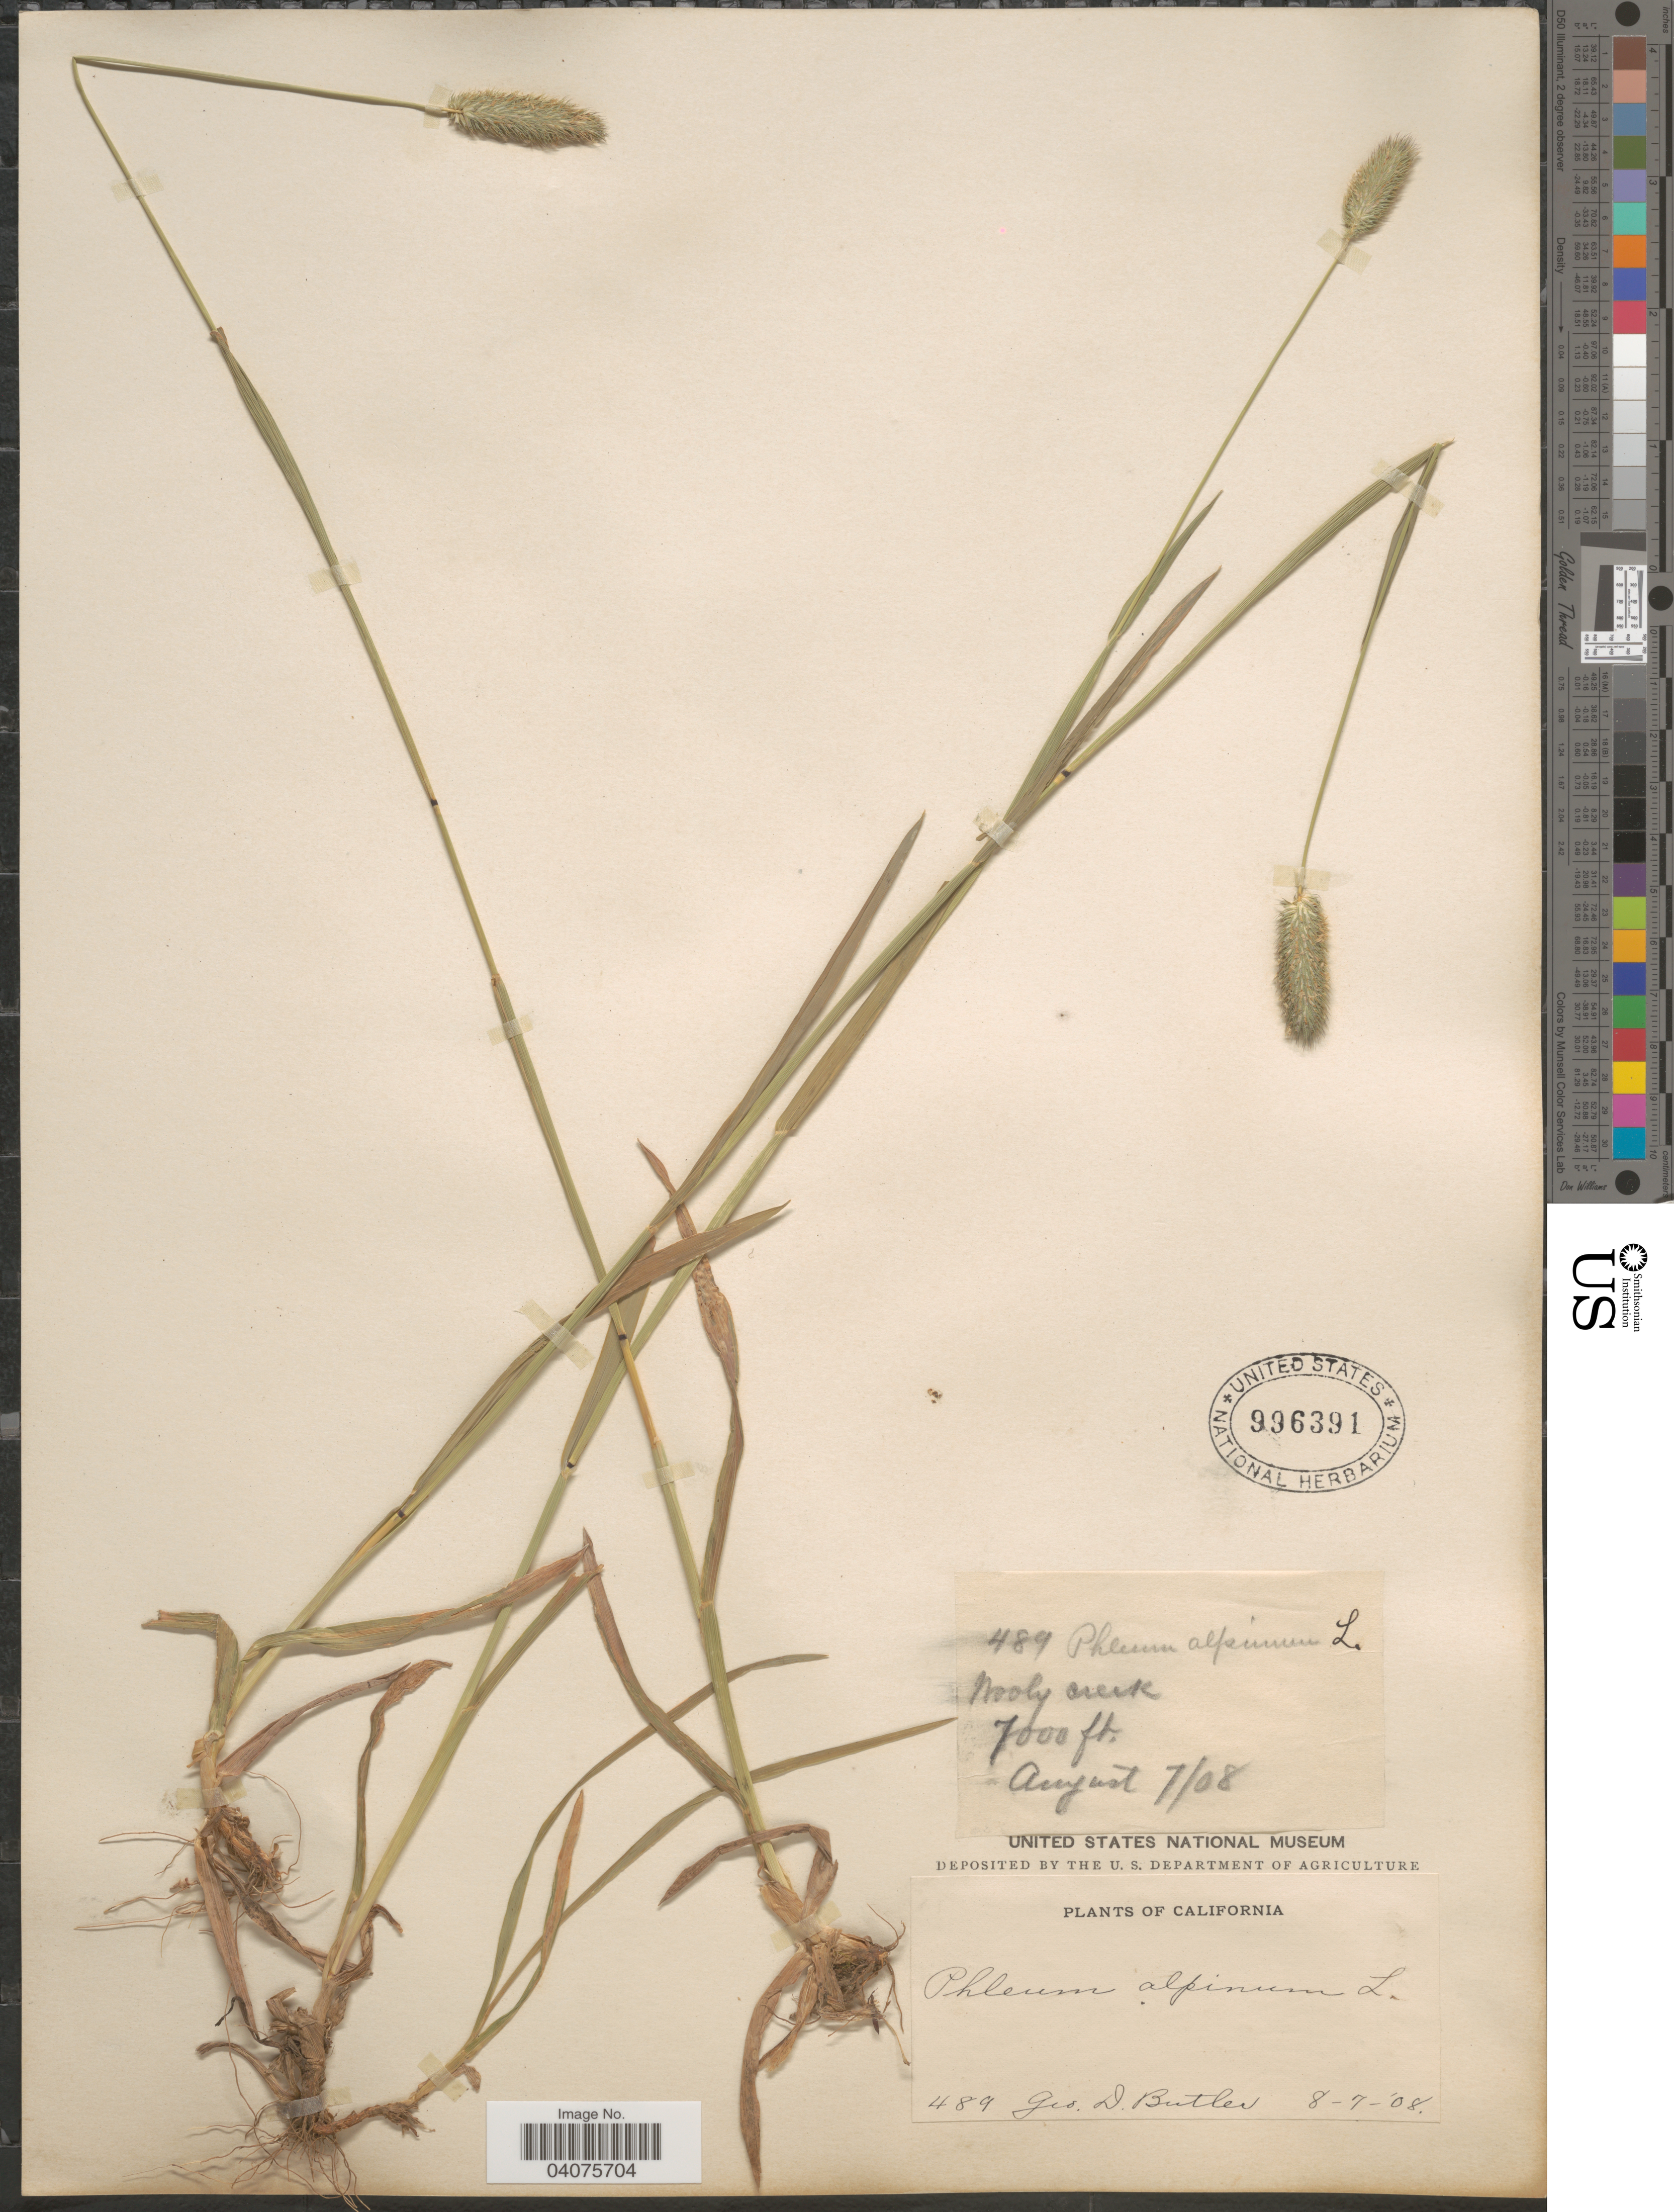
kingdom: Plantae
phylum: Tracheophyta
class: Liliopsida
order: Poales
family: Poaceae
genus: Phleum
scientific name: Phleum alpinum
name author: L.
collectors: G. D. Butler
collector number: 489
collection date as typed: Transcribed d/m/y: 7/8/8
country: United States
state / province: California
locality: Wooly creek.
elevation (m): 2134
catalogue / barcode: US 996391